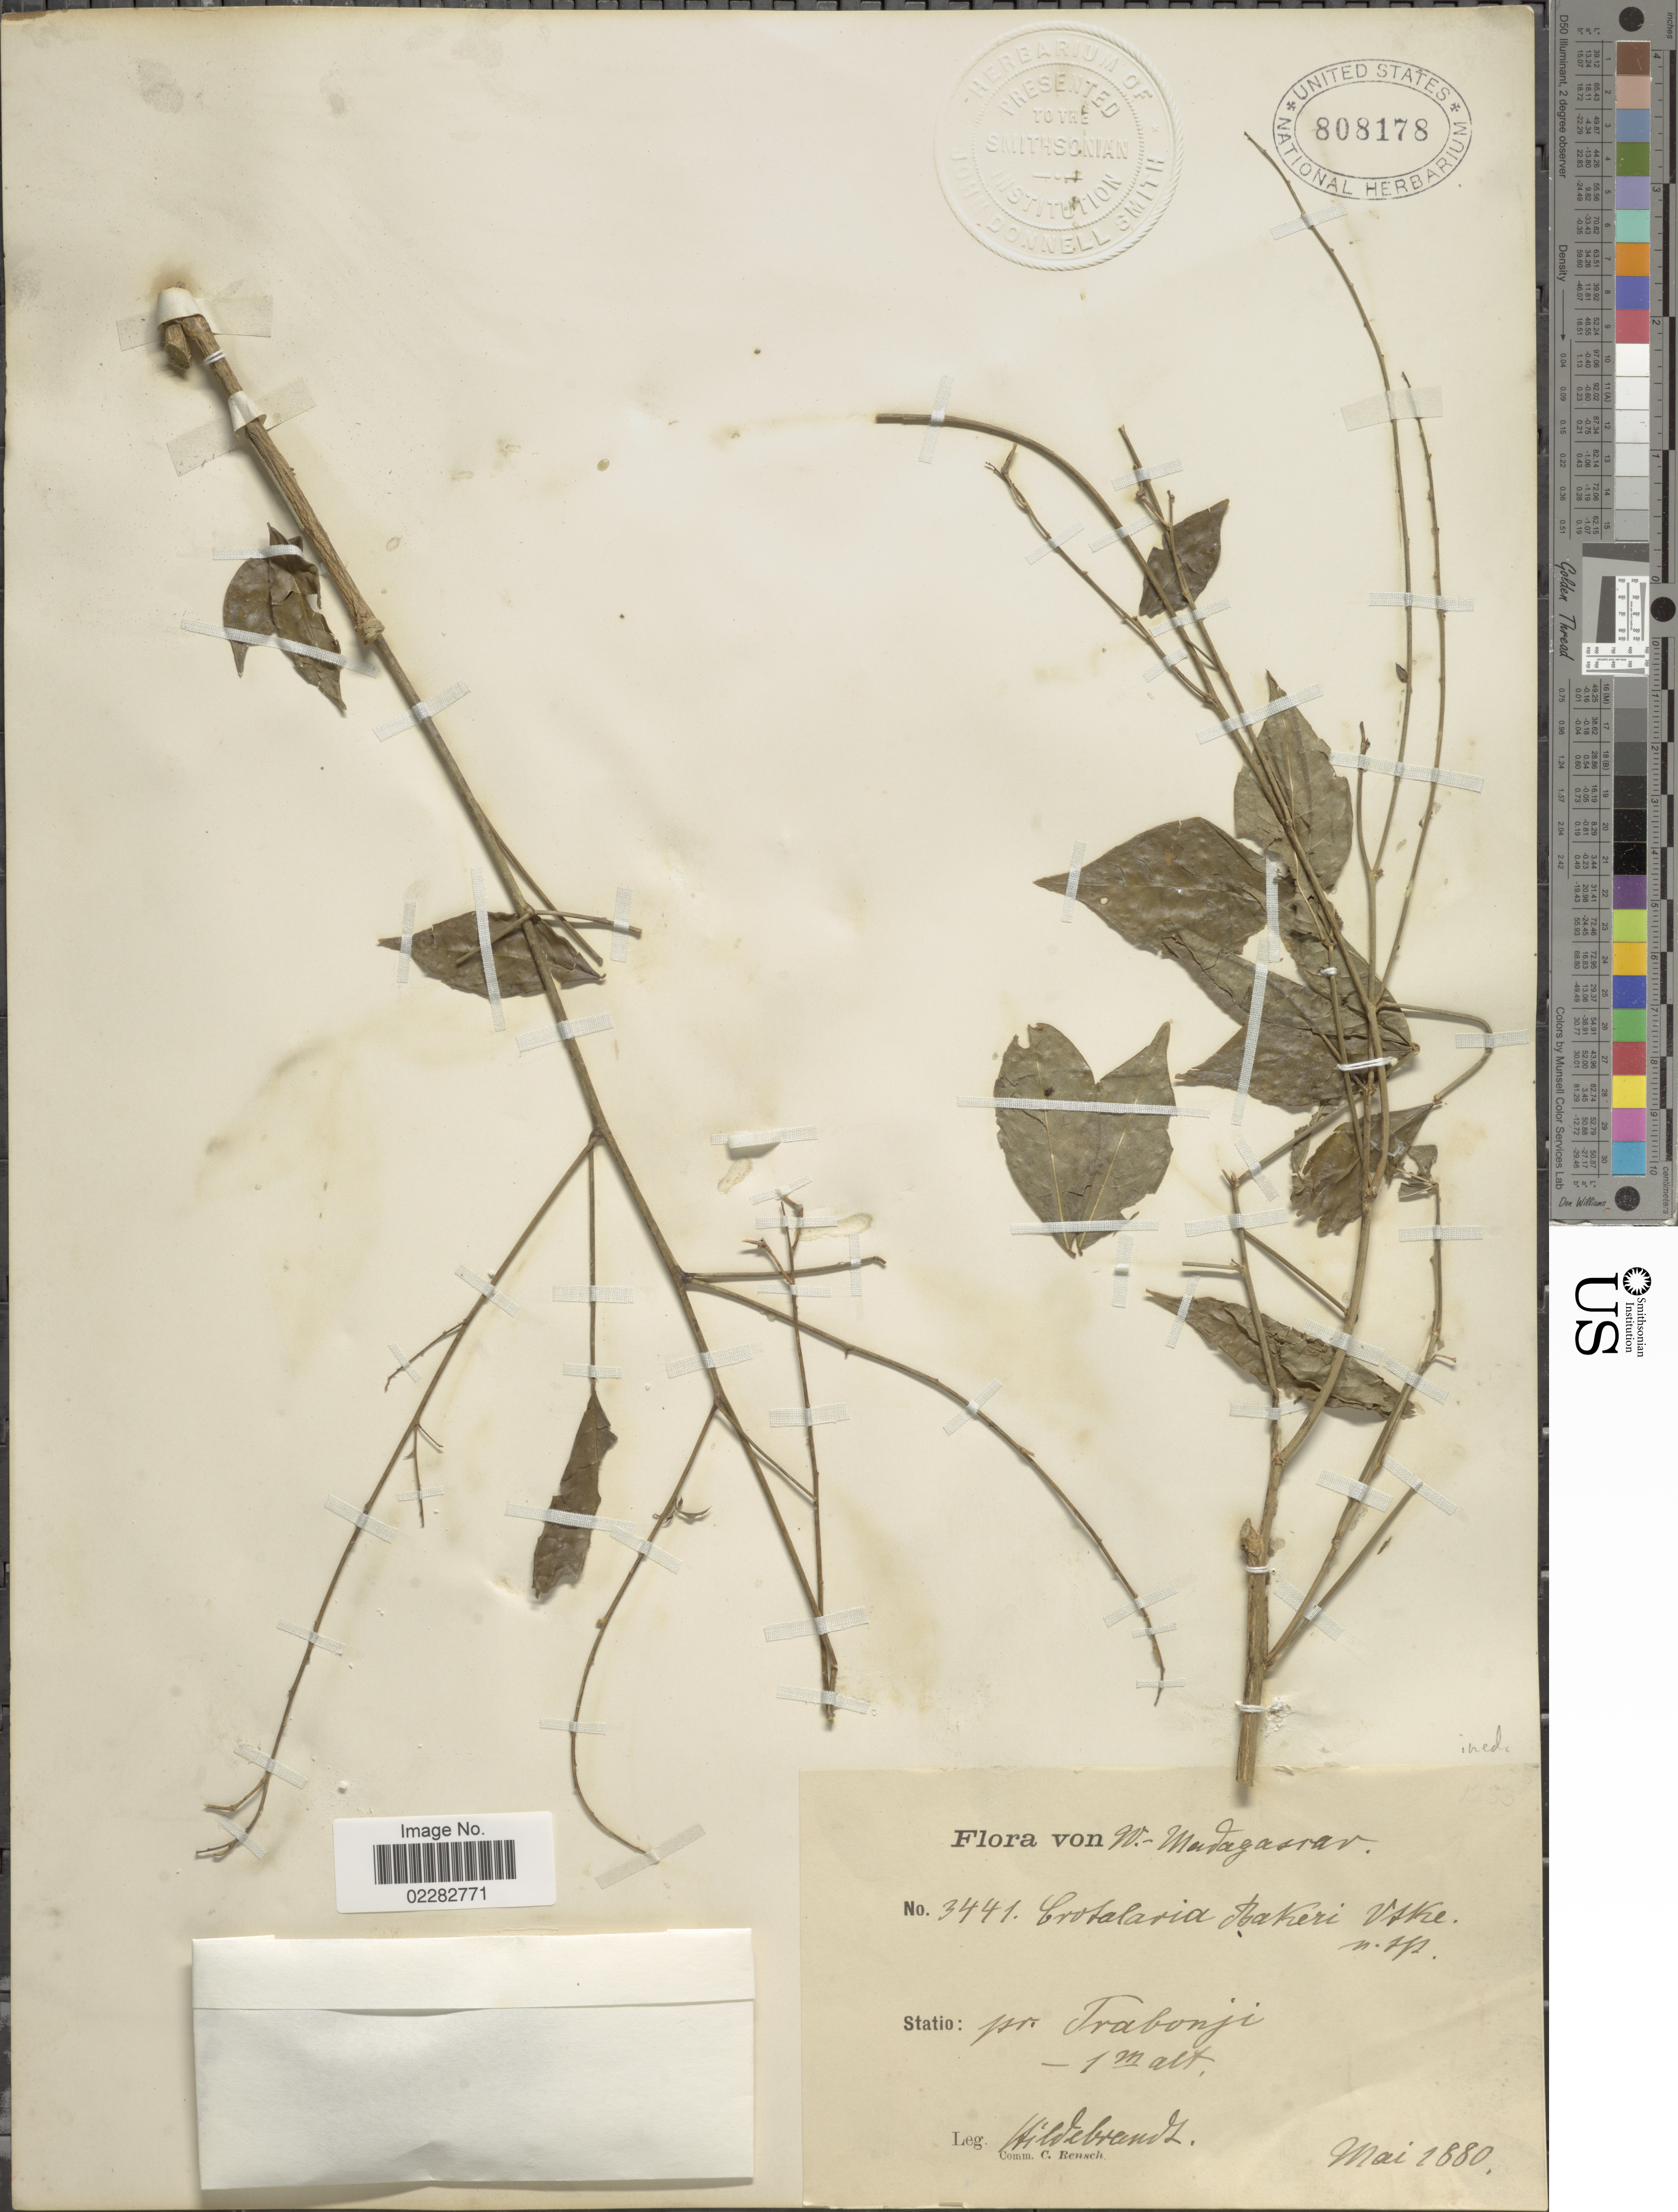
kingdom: Plantae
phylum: Tracheophyta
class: Magnoliopsida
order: Fabales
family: Fabaceae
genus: Crotalaria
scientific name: Crotalaria bakeri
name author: Palacky ex Vatke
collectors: J. Hildebrandt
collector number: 3441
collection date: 1880-05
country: Madagascar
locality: Statio; pr. Trabonji.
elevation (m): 1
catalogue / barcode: US 808178